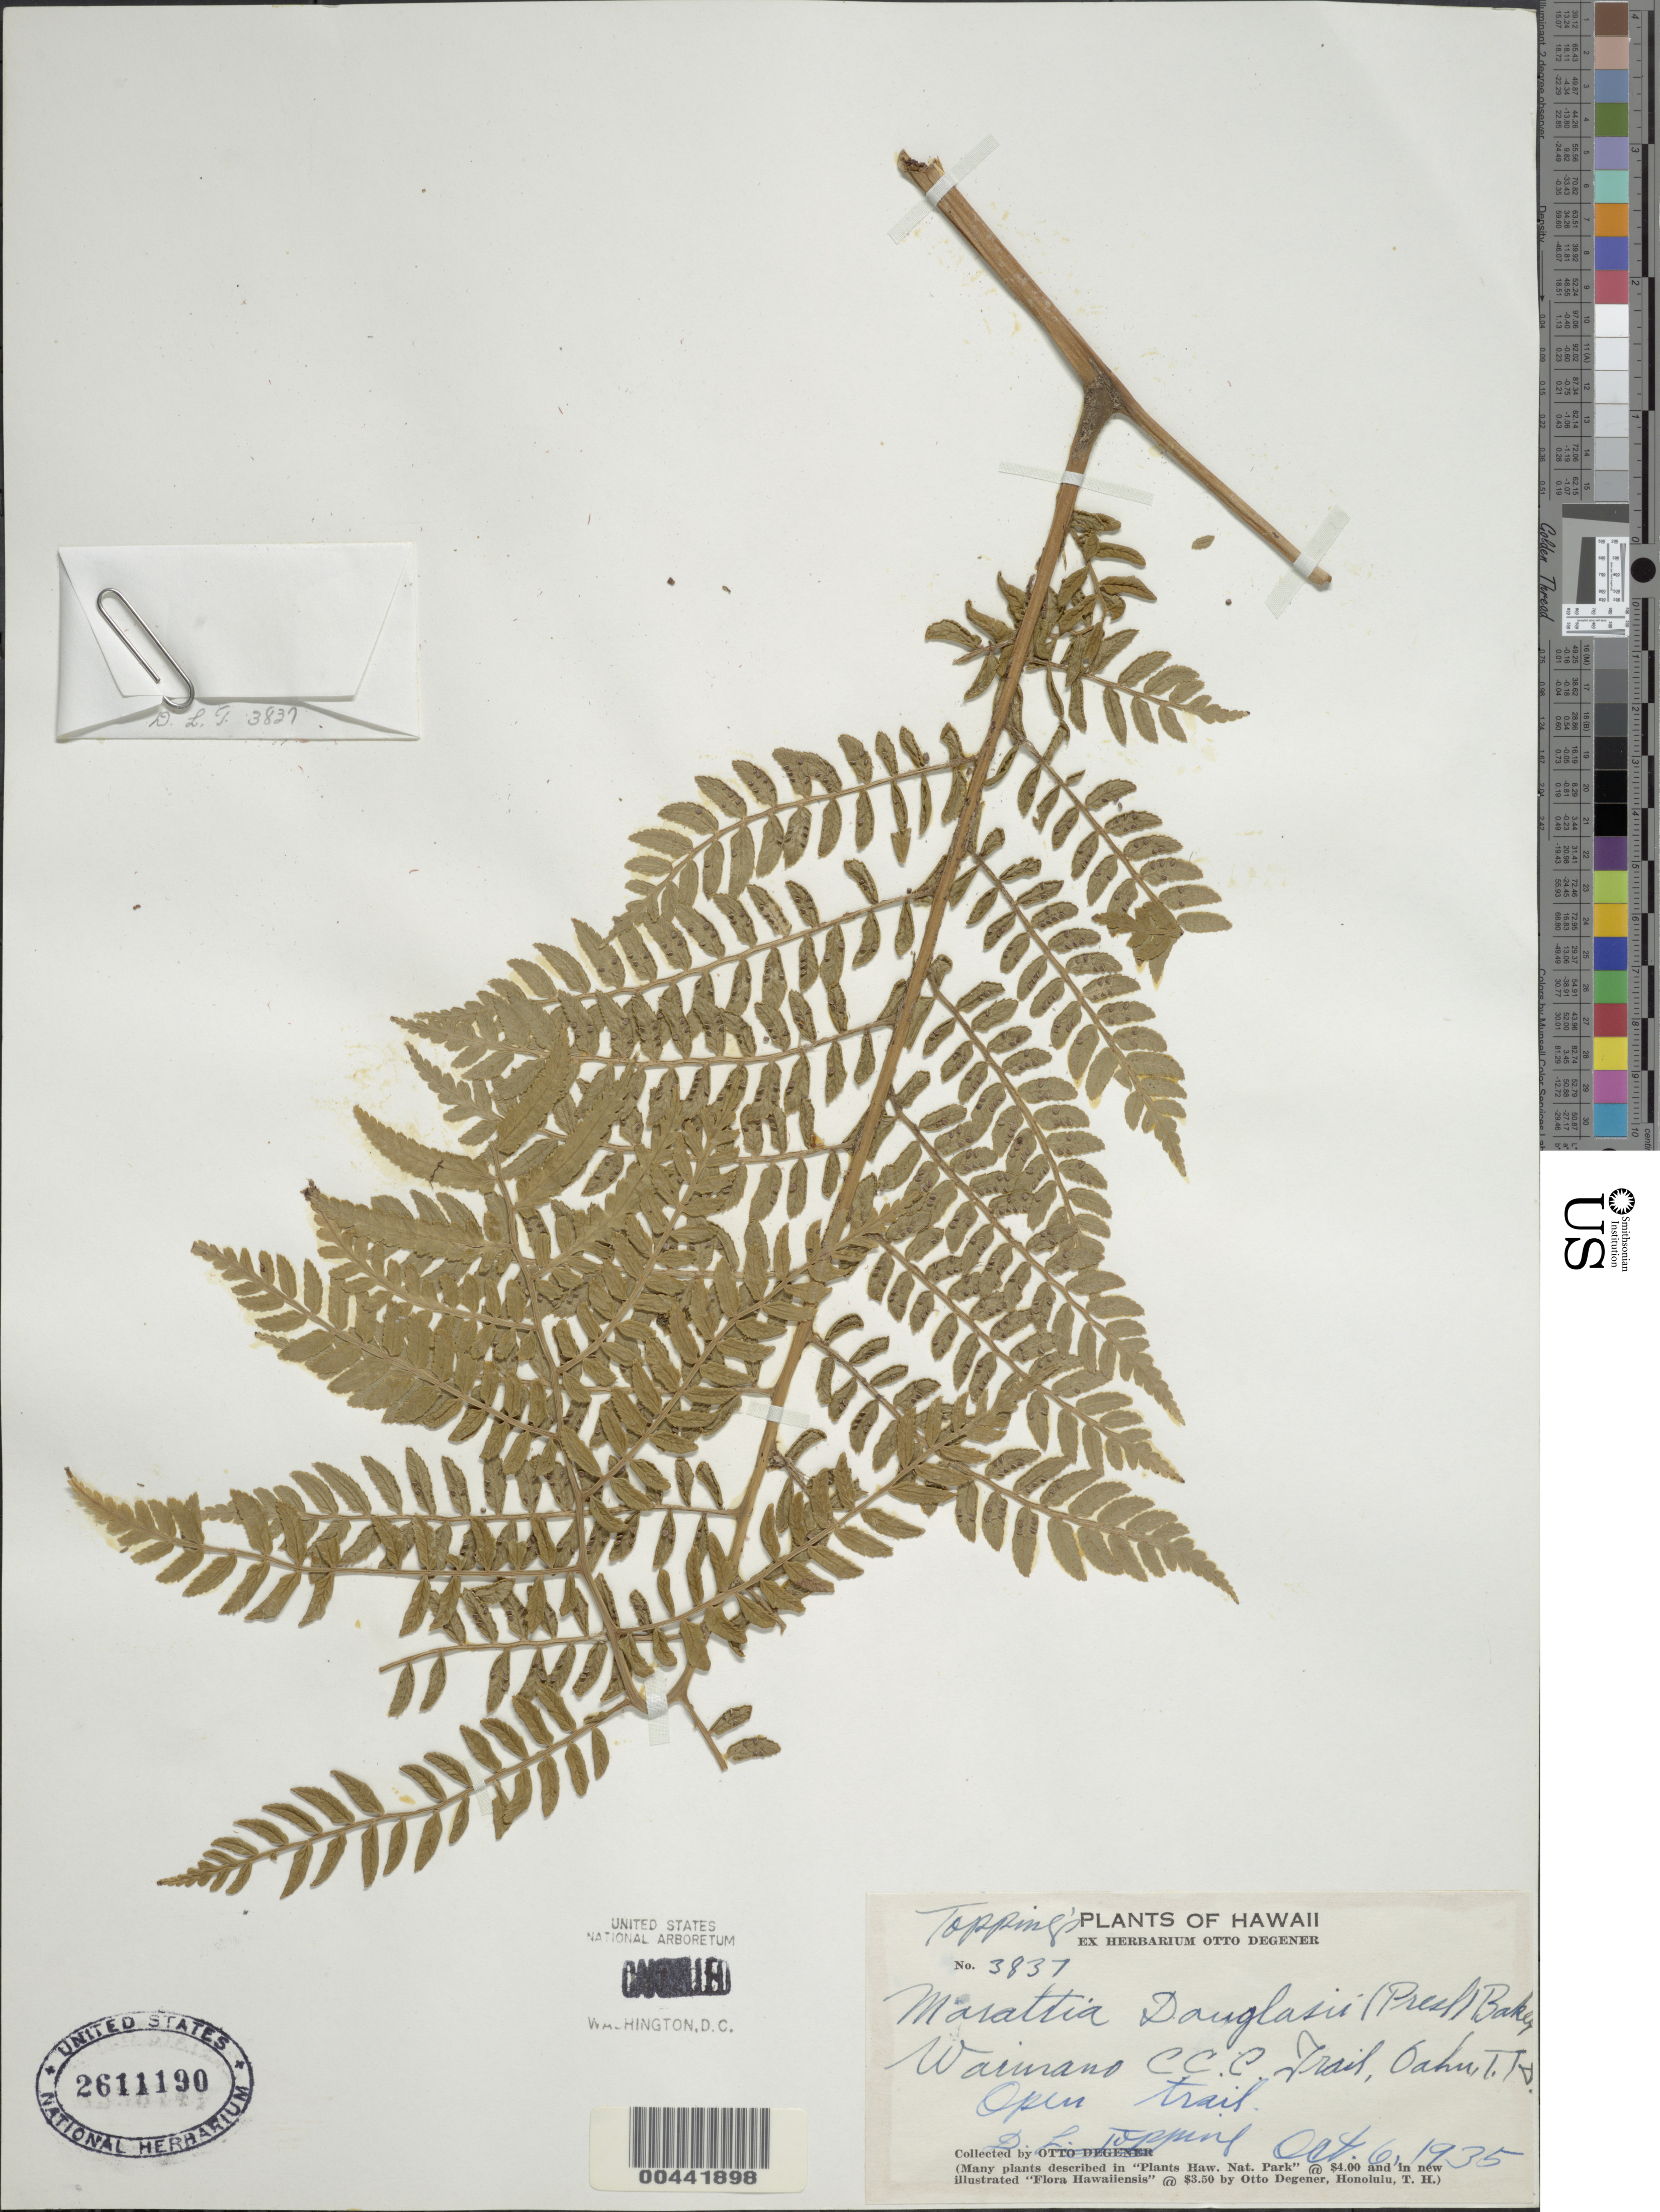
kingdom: Plantae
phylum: Tracheophyta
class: Polypodiopsida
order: Marattiales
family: Marattiaceae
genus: Marattia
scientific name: Marattia douglasii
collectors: D. L. Topping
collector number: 3837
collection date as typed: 6 Oct 1935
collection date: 1935-10-06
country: United States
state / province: Hawaii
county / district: Honolulu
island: Oahu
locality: Waimano CCC Trail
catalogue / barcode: US 2611190